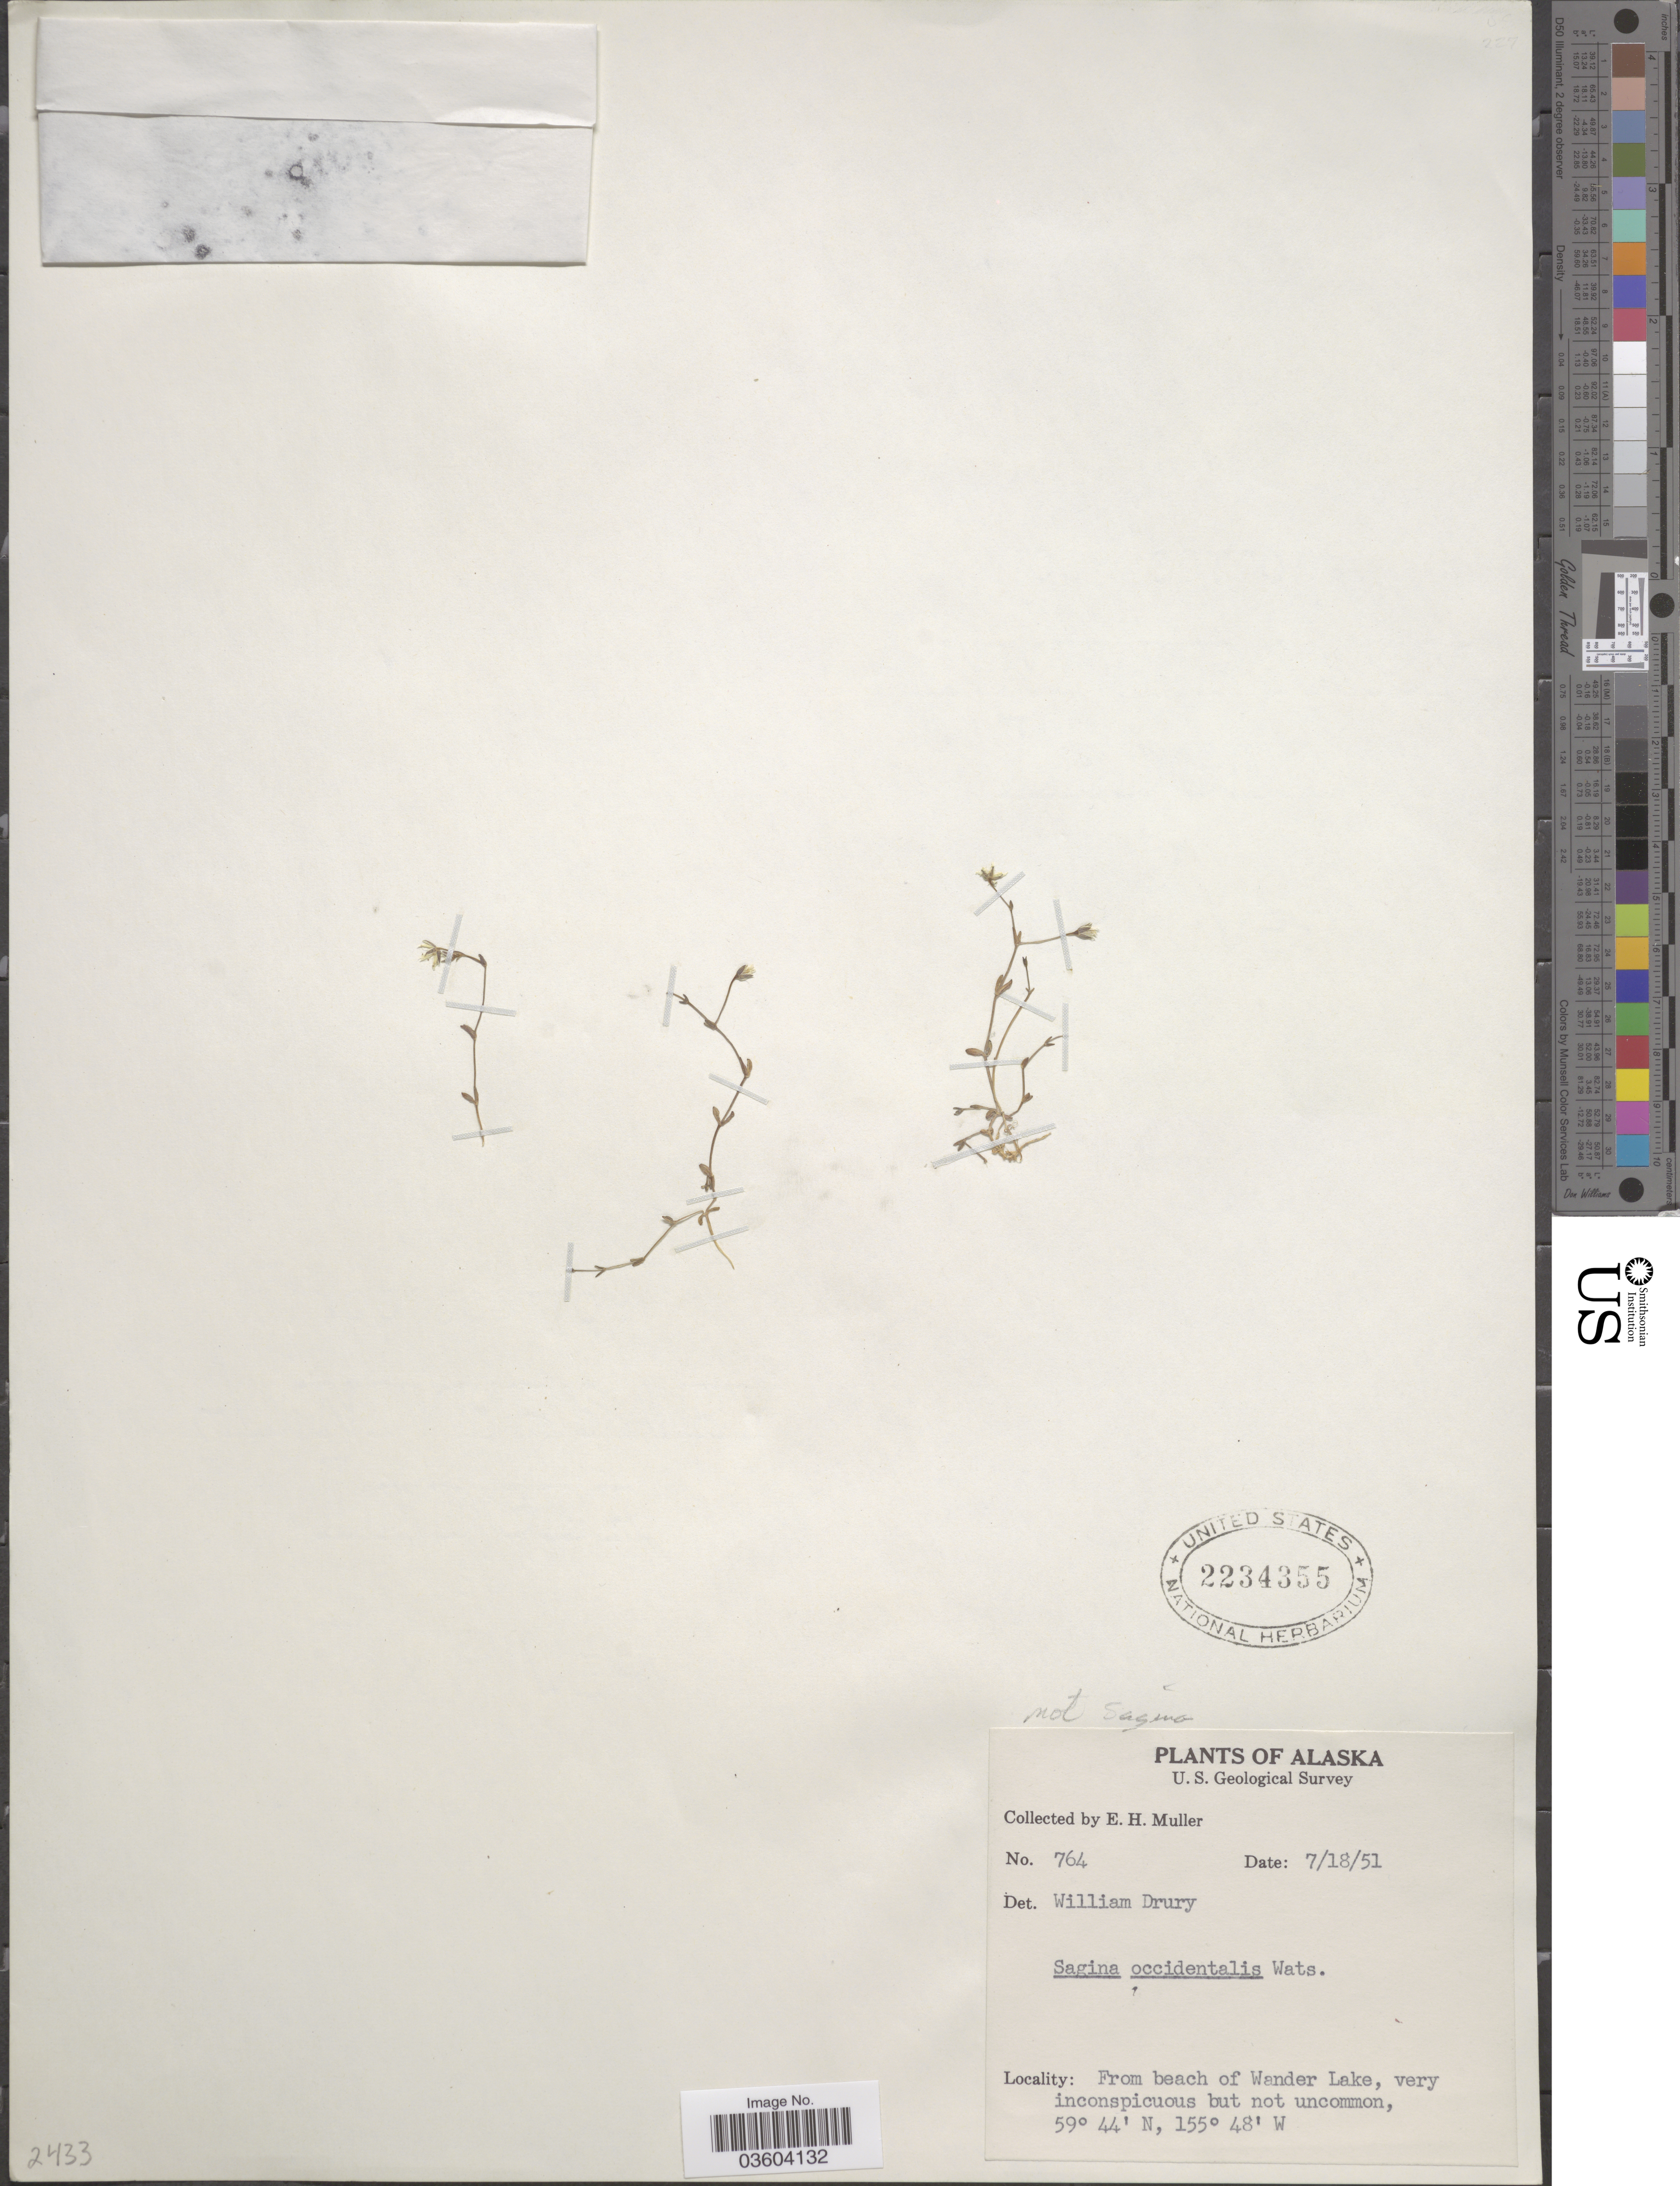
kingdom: Plantae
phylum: Tracheophyta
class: Magnoliopsida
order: Caryophyllales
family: Caryophyllaceae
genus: Sagina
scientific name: Sagina occidentalis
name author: S. Watson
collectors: E. H. Muller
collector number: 764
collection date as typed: Transcribed d/m/y: 18/7/51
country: United States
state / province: Alaska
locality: From beach of Wander Lake.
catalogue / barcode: US 2234355